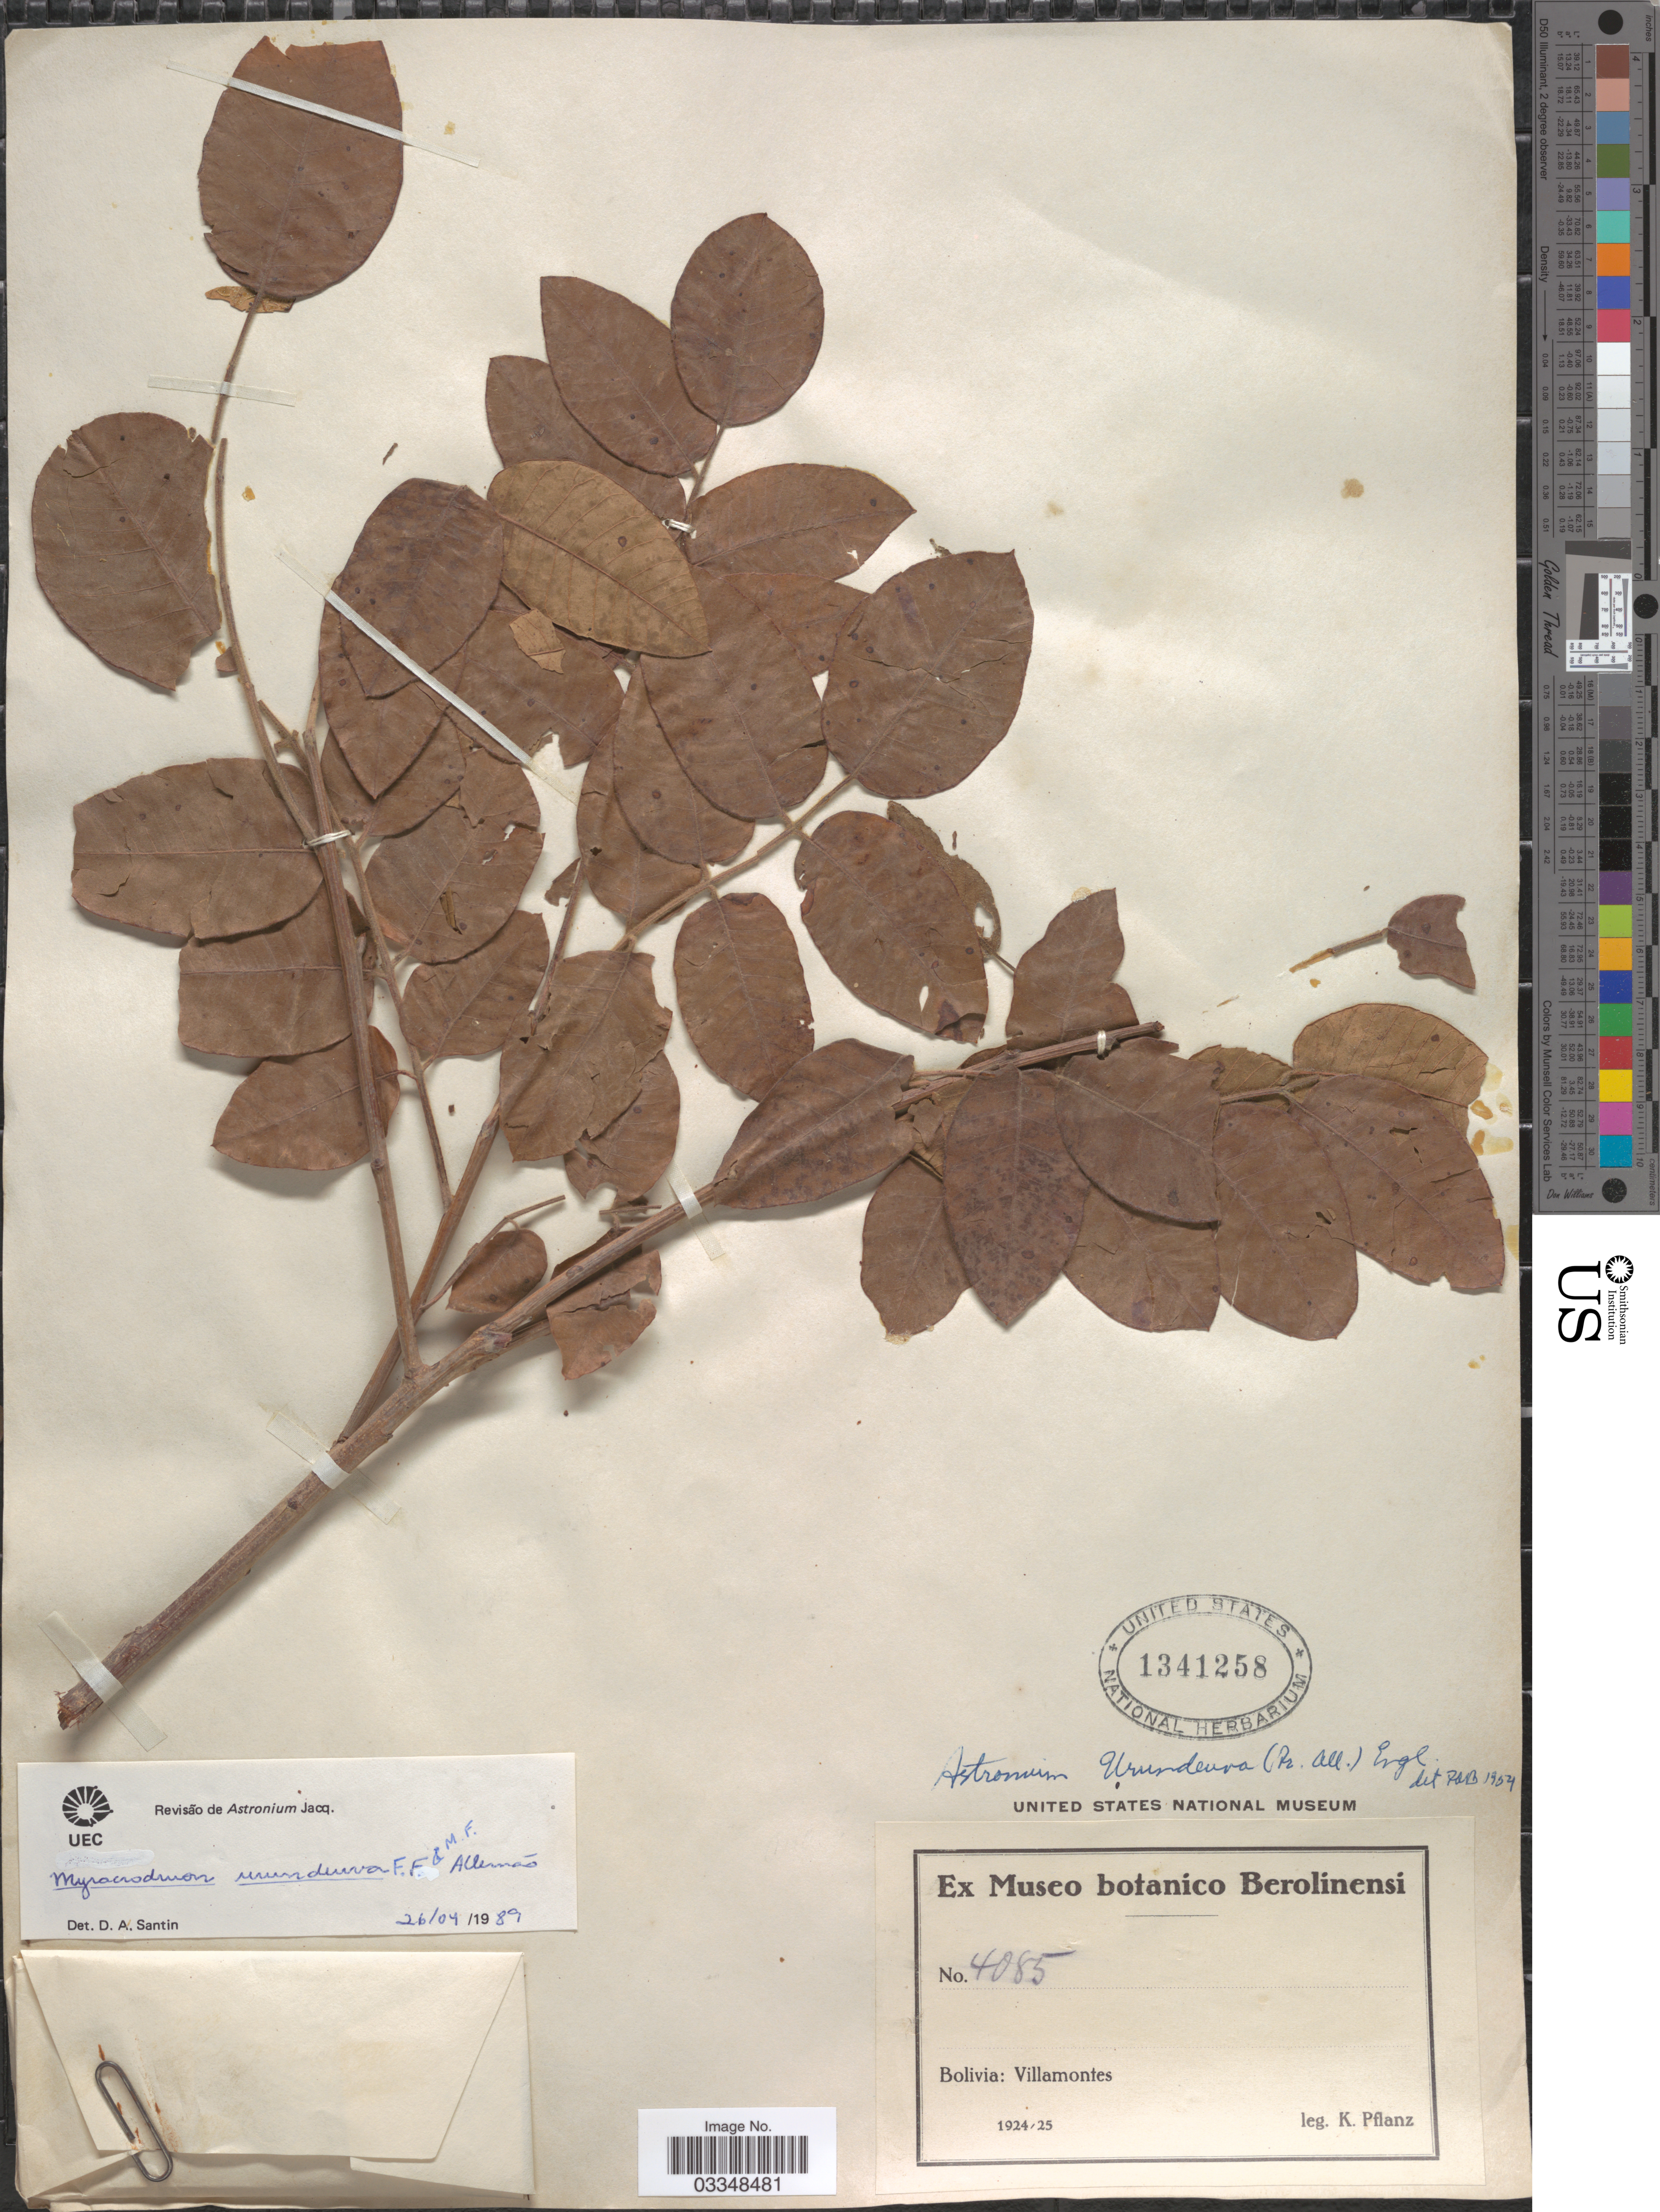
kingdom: Plantae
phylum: Tracheophyta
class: Magnoliopsida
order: Sapindales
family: Anacardiaceae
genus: Myracrodruon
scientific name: Myracrodruon urundeuva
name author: Allemão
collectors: K. Pflanz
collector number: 4085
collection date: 1924/1925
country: Bolivia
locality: Villamontes.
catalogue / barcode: US 1341258